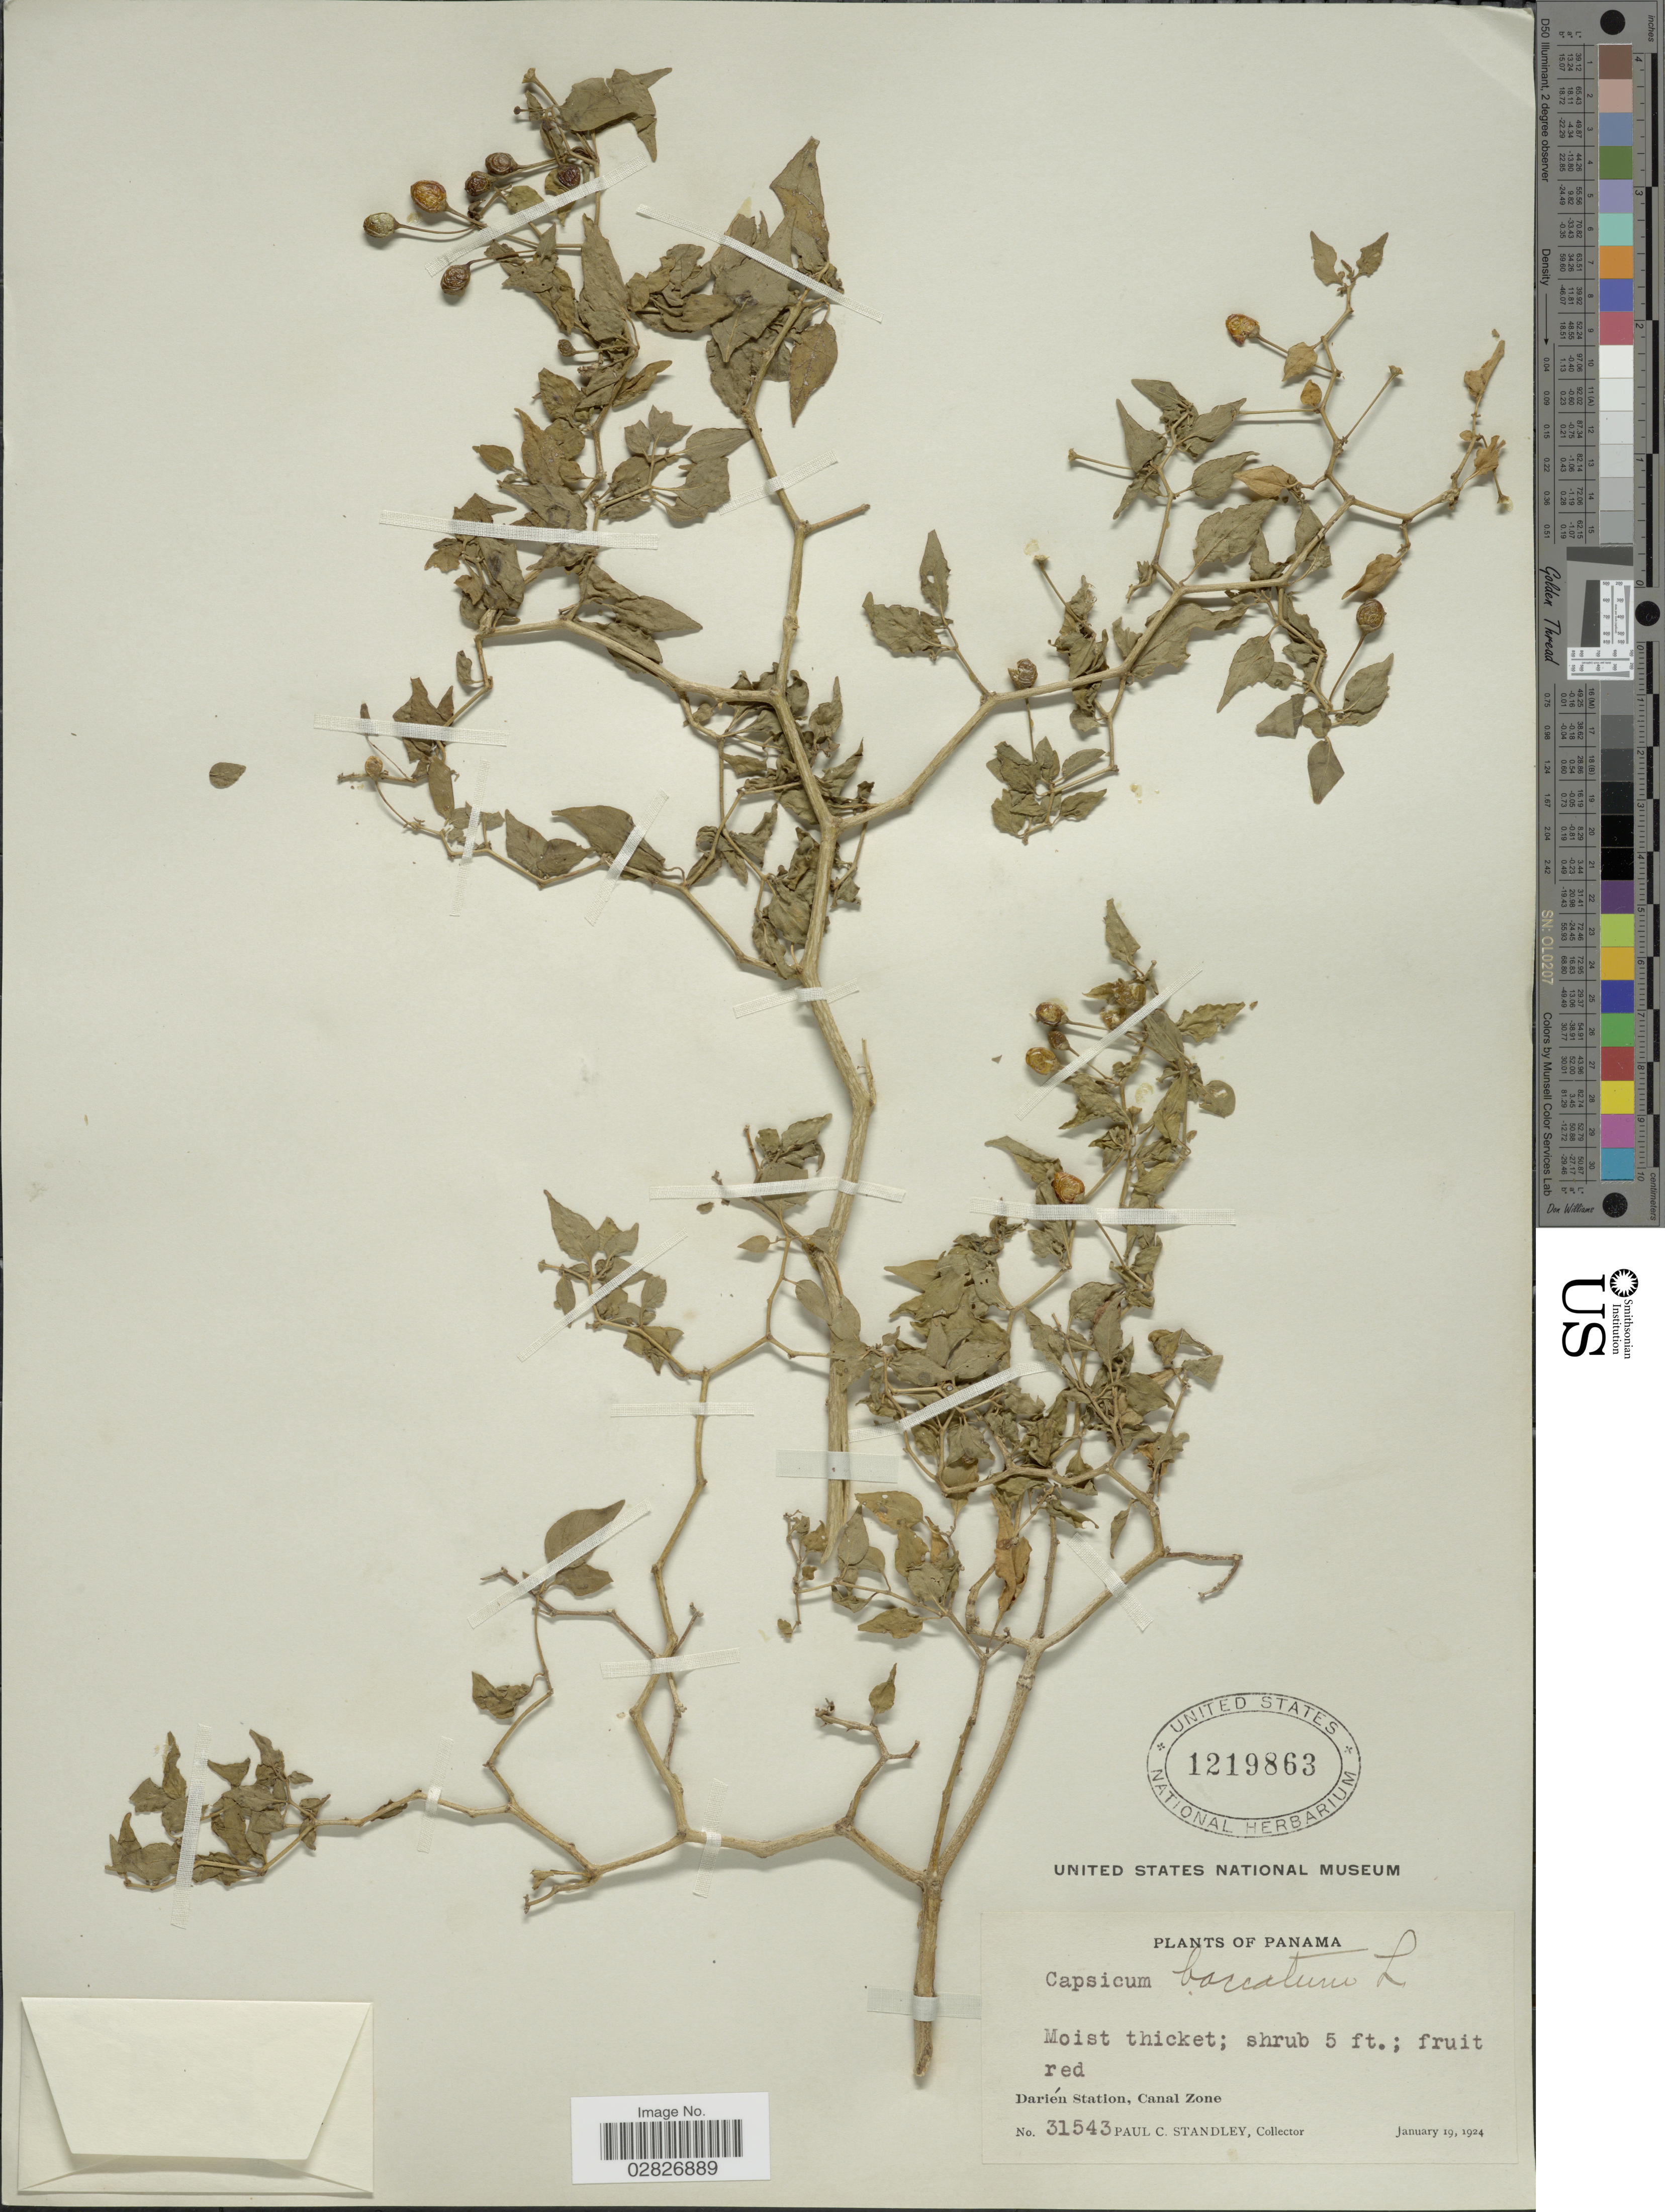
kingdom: Plantae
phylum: Tracheophyta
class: Magnoliopsida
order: Solanales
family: Solanaceae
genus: Capsicum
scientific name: Capsicum baccatum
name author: L.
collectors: P. C. Standley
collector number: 31543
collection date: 1924-01-19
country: Panama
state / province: Colón / Panamá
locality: Darién Station, Canal Zone.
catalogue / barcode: US 1219863